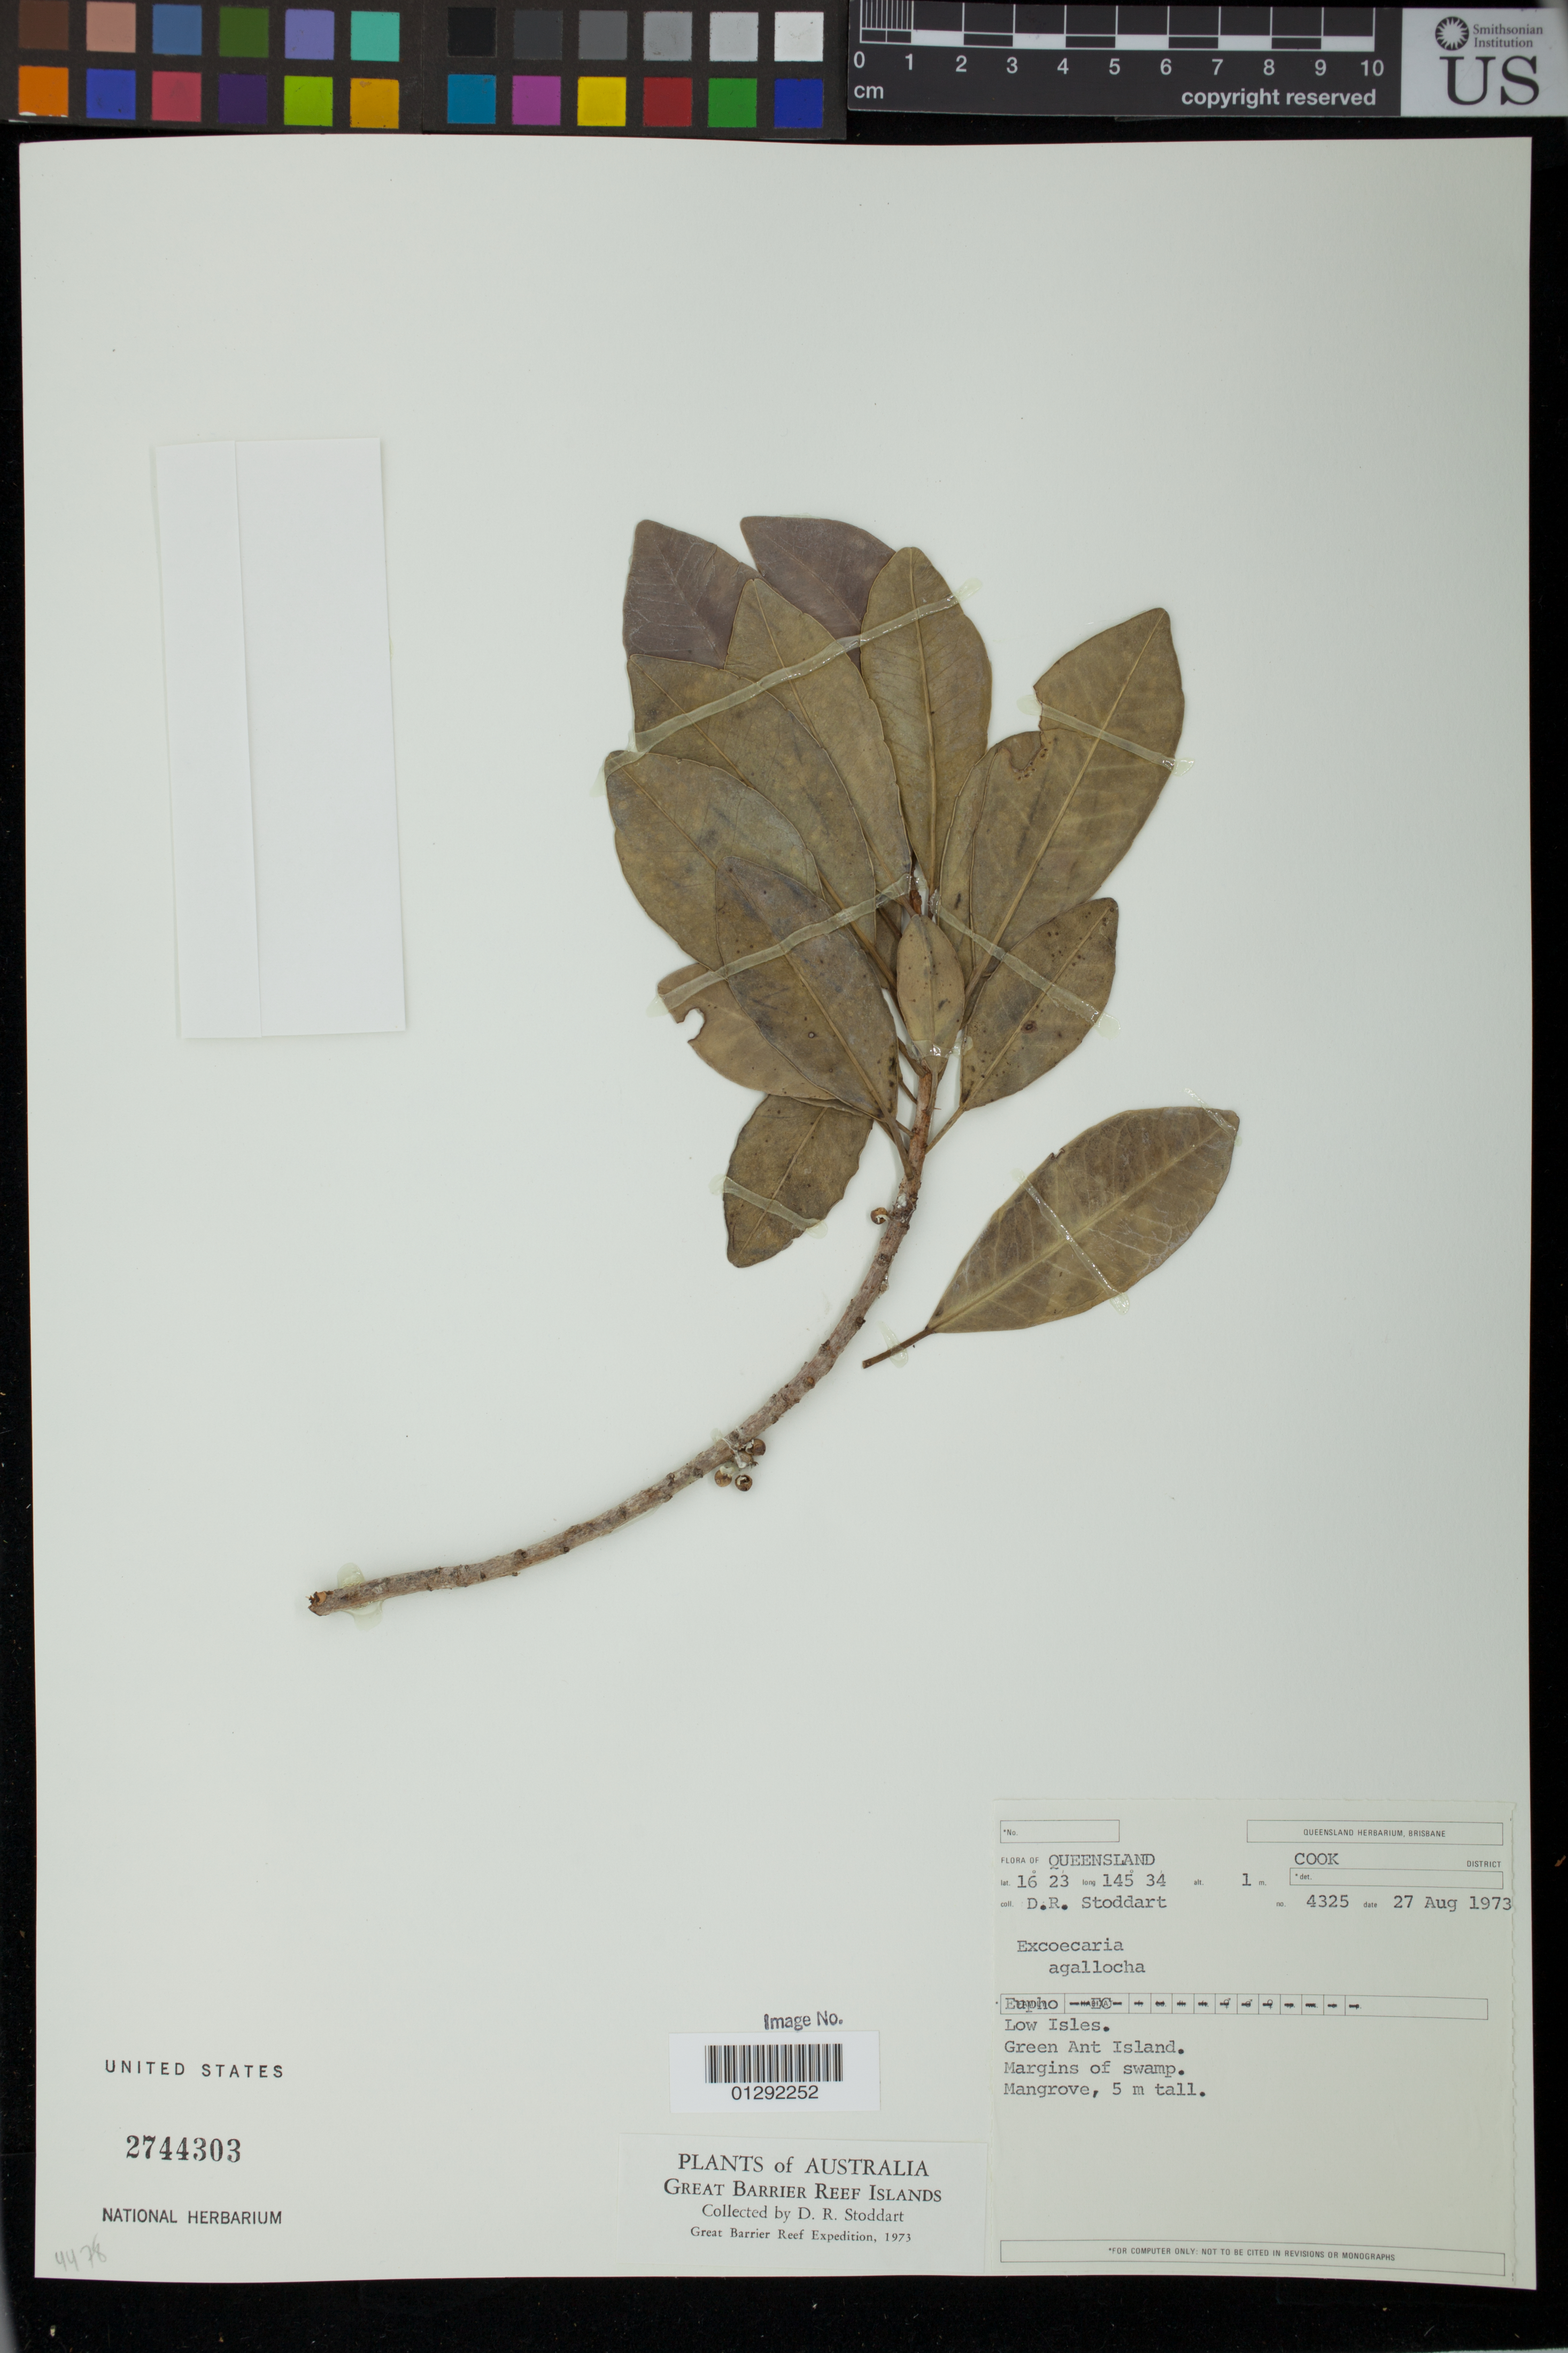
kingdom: Plantae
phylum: Tracheophyta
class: Magnoliopsida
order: Malpighiales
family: Euphorbiaceae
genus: Excoecaria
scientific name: Excoecaria agallocha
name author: L.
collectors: D. R. Stoddart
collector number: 4325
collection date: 1973-08-27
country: Australia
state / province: Queensland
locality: Cook. Low Isles. Green Ant Island.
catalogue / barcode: US 2744303